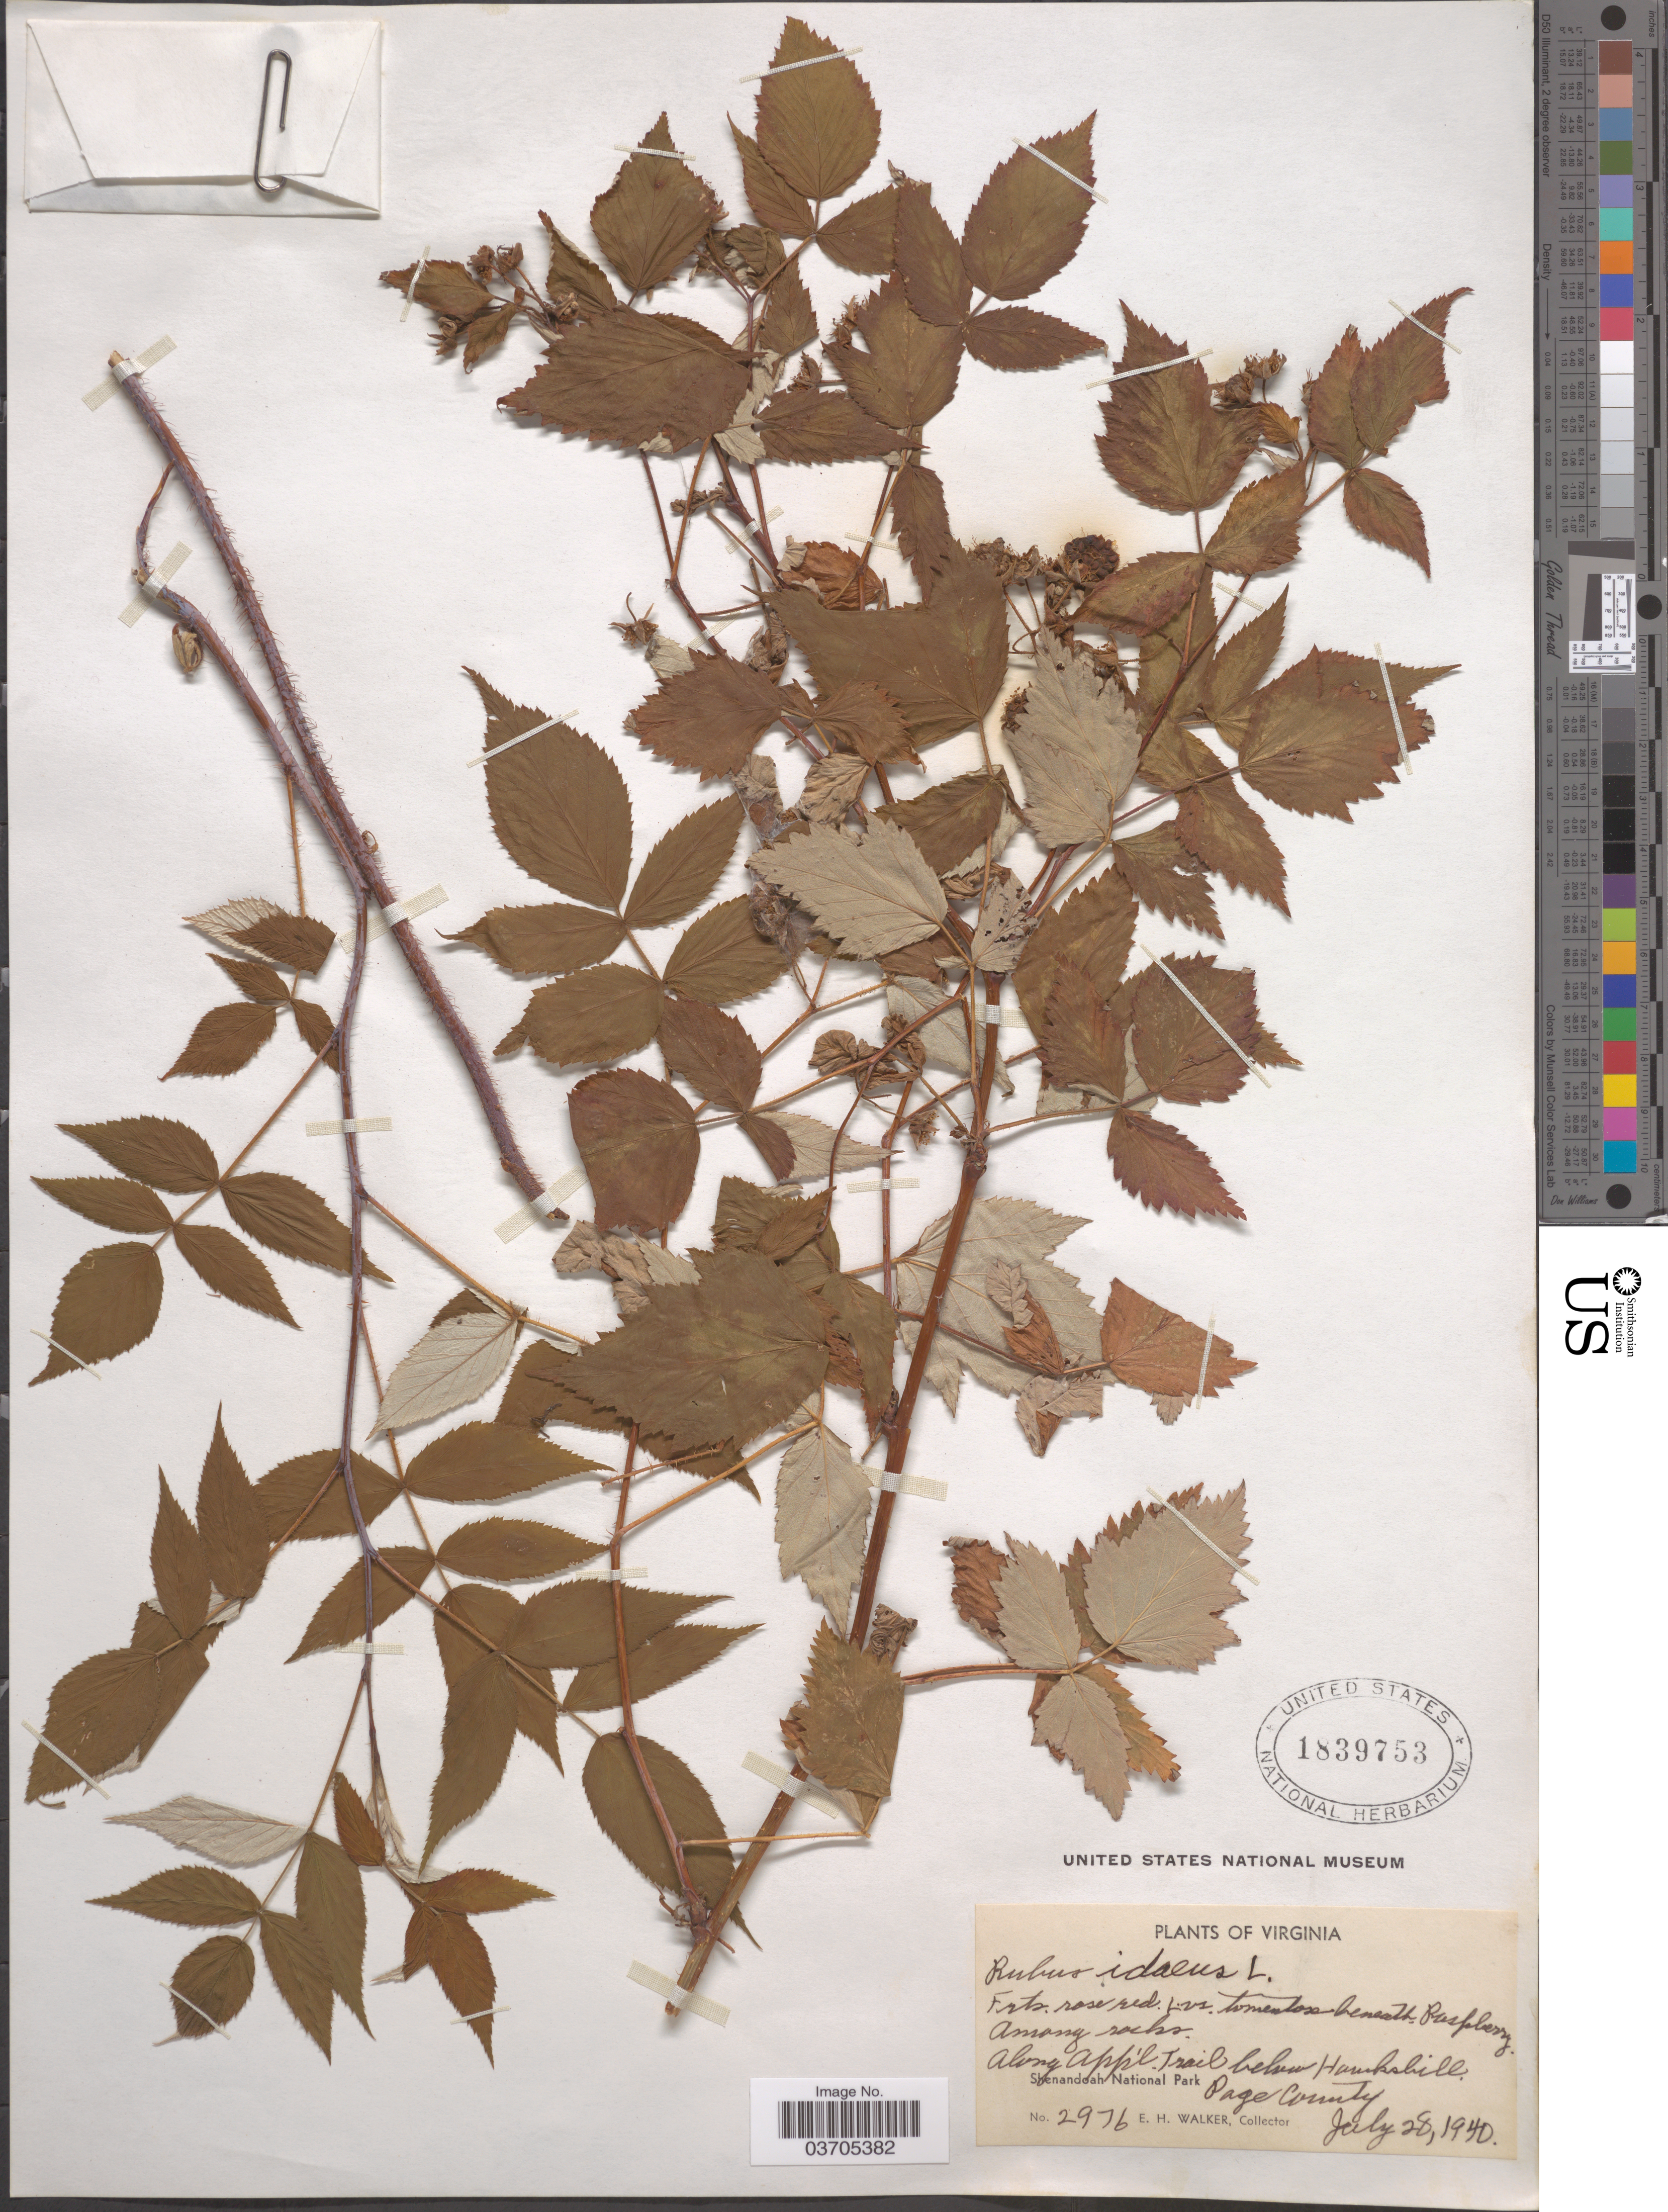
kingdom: Plantae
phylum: Tracheophyta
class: Magnoliopsida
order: Rosales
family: Rosaceae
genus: Rubus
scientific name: Rubus idaeus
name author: L.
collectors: E. H. Walker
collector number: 2976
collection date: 1940-07-28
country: United States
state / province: Virginia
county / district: Page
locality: Along App'l Trail below Hawkshill. Page County. Shenandoah National Park.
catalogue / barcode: US 1839753